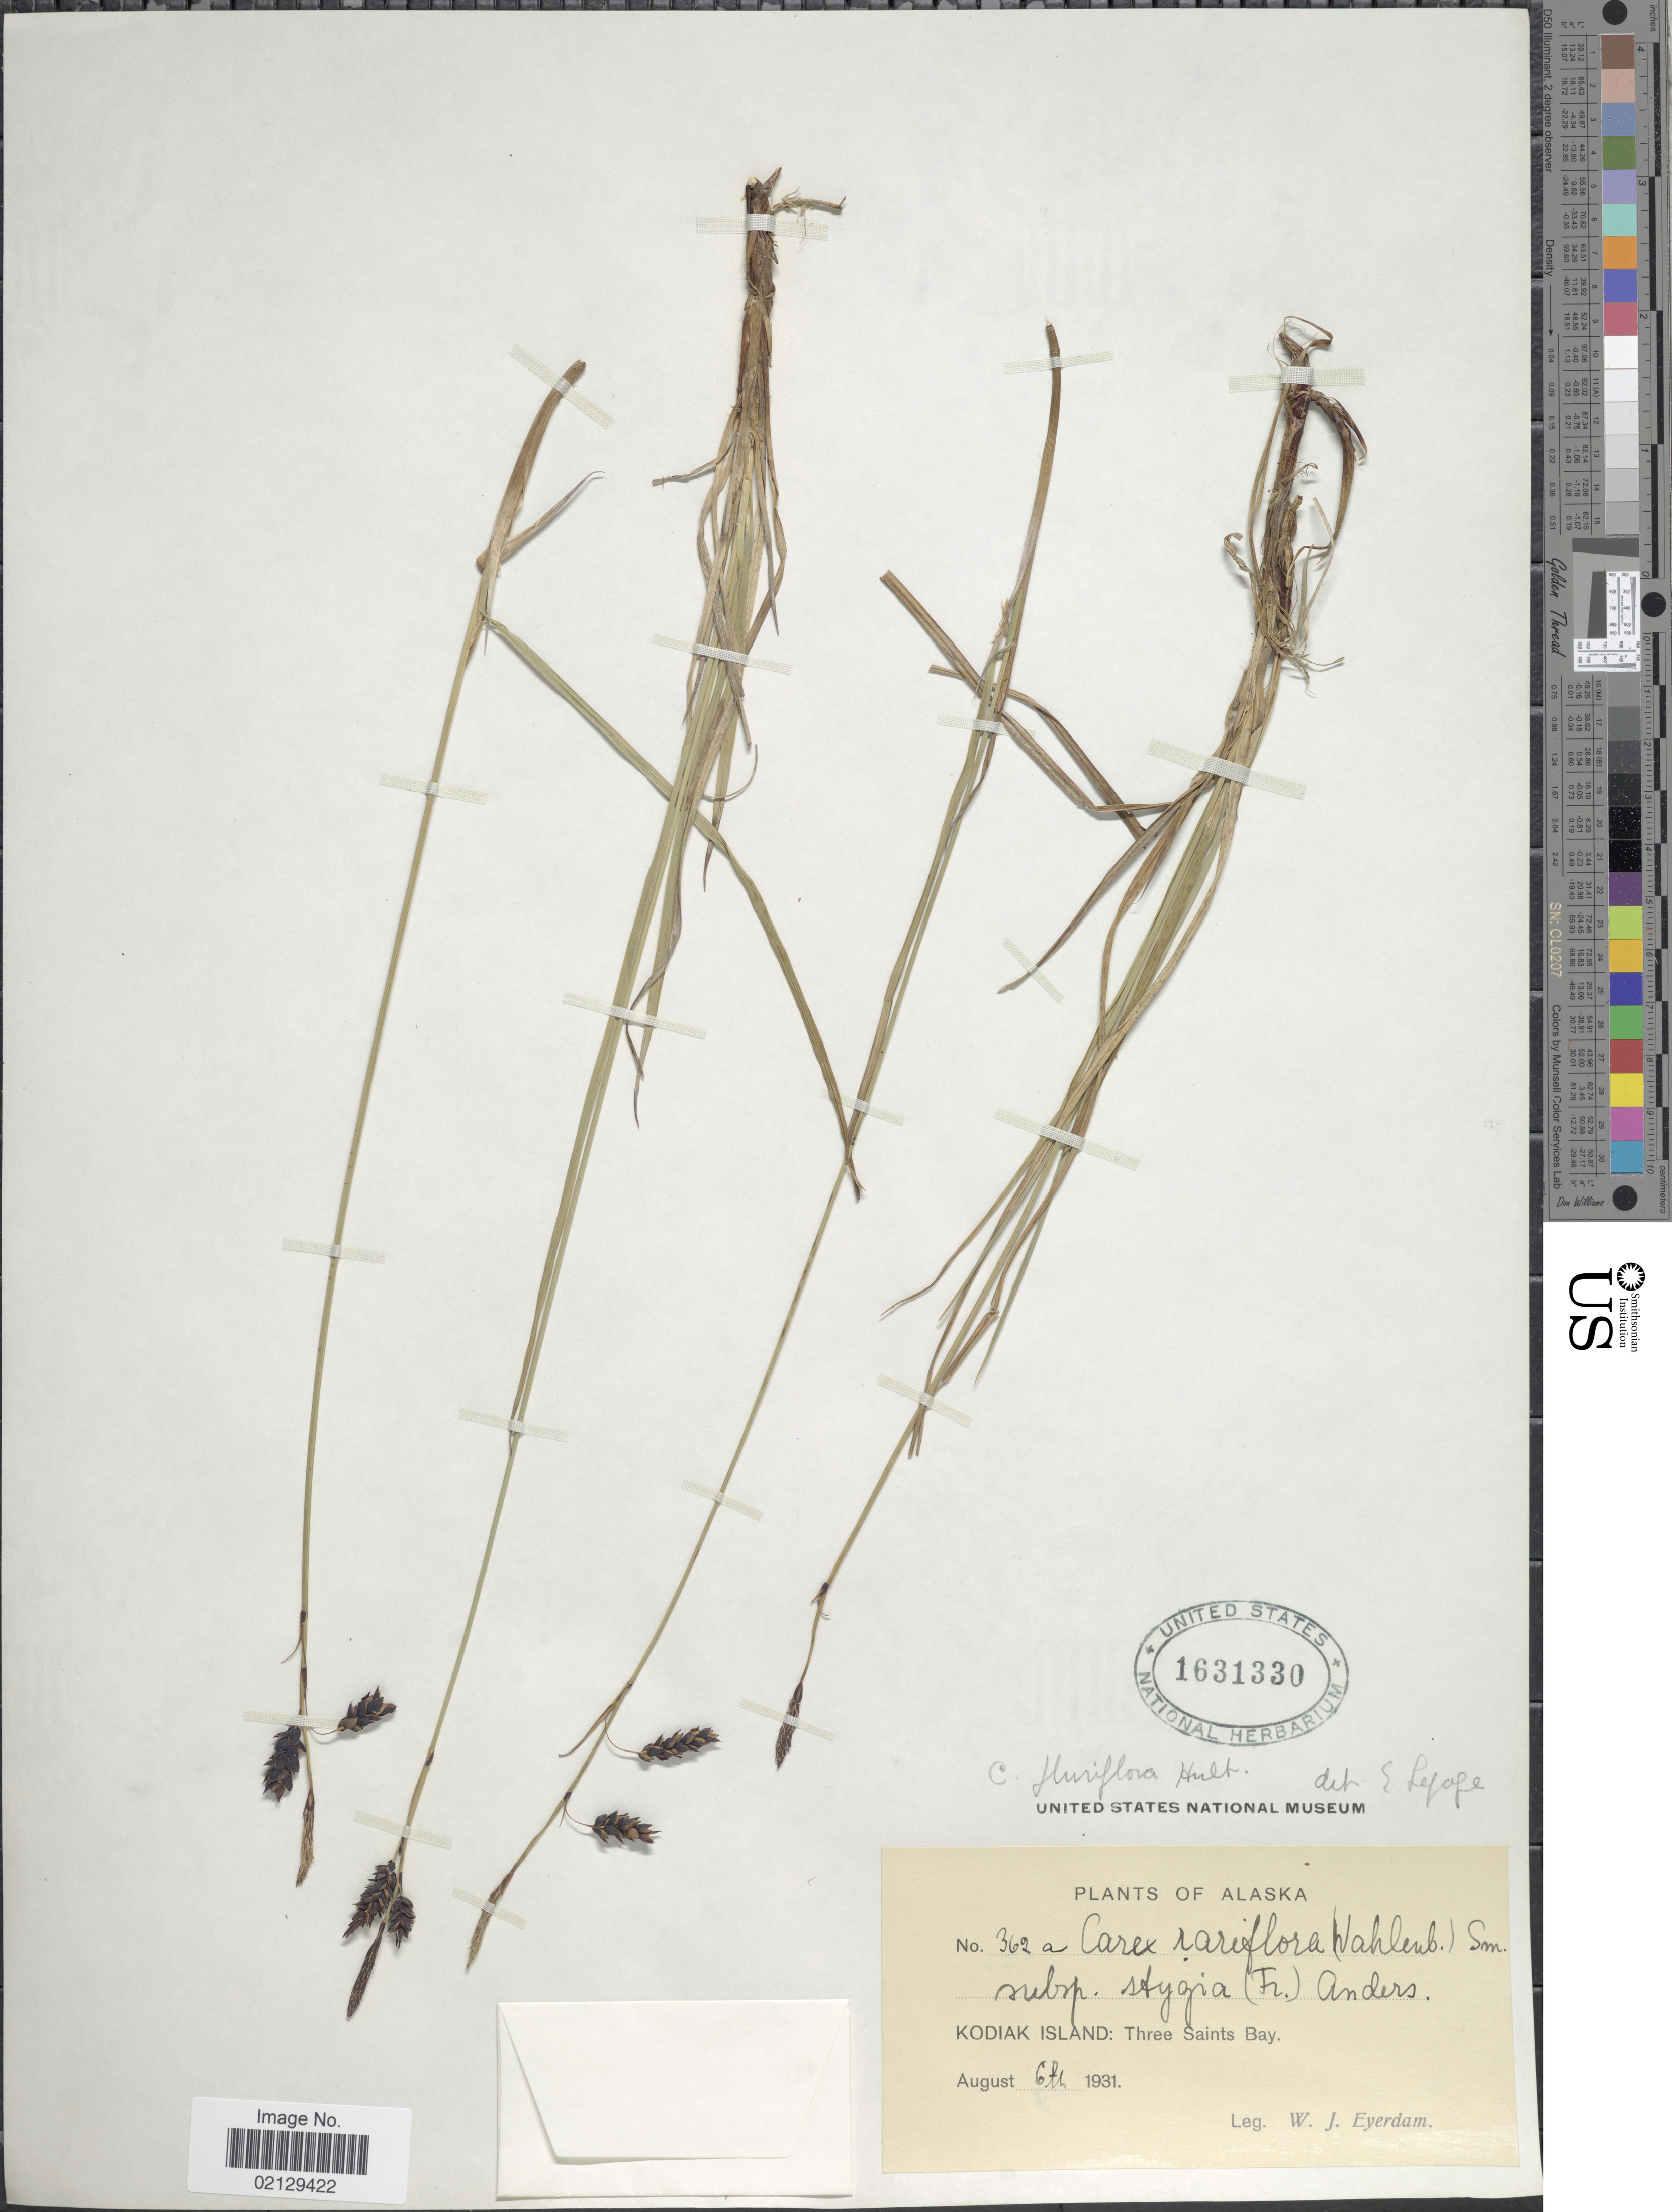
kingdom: Plantae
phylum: Tracheophyta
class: Liliopsida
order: Poales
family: Cyperaceae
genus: Carex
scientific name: Carex pluriflora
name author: Hultén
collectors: W. J. Eyerdam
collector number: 362a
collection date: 1931-08-06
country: United States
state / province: Alaska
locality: Kodiak Island: Three Saints Bay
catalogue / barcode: US 1631330